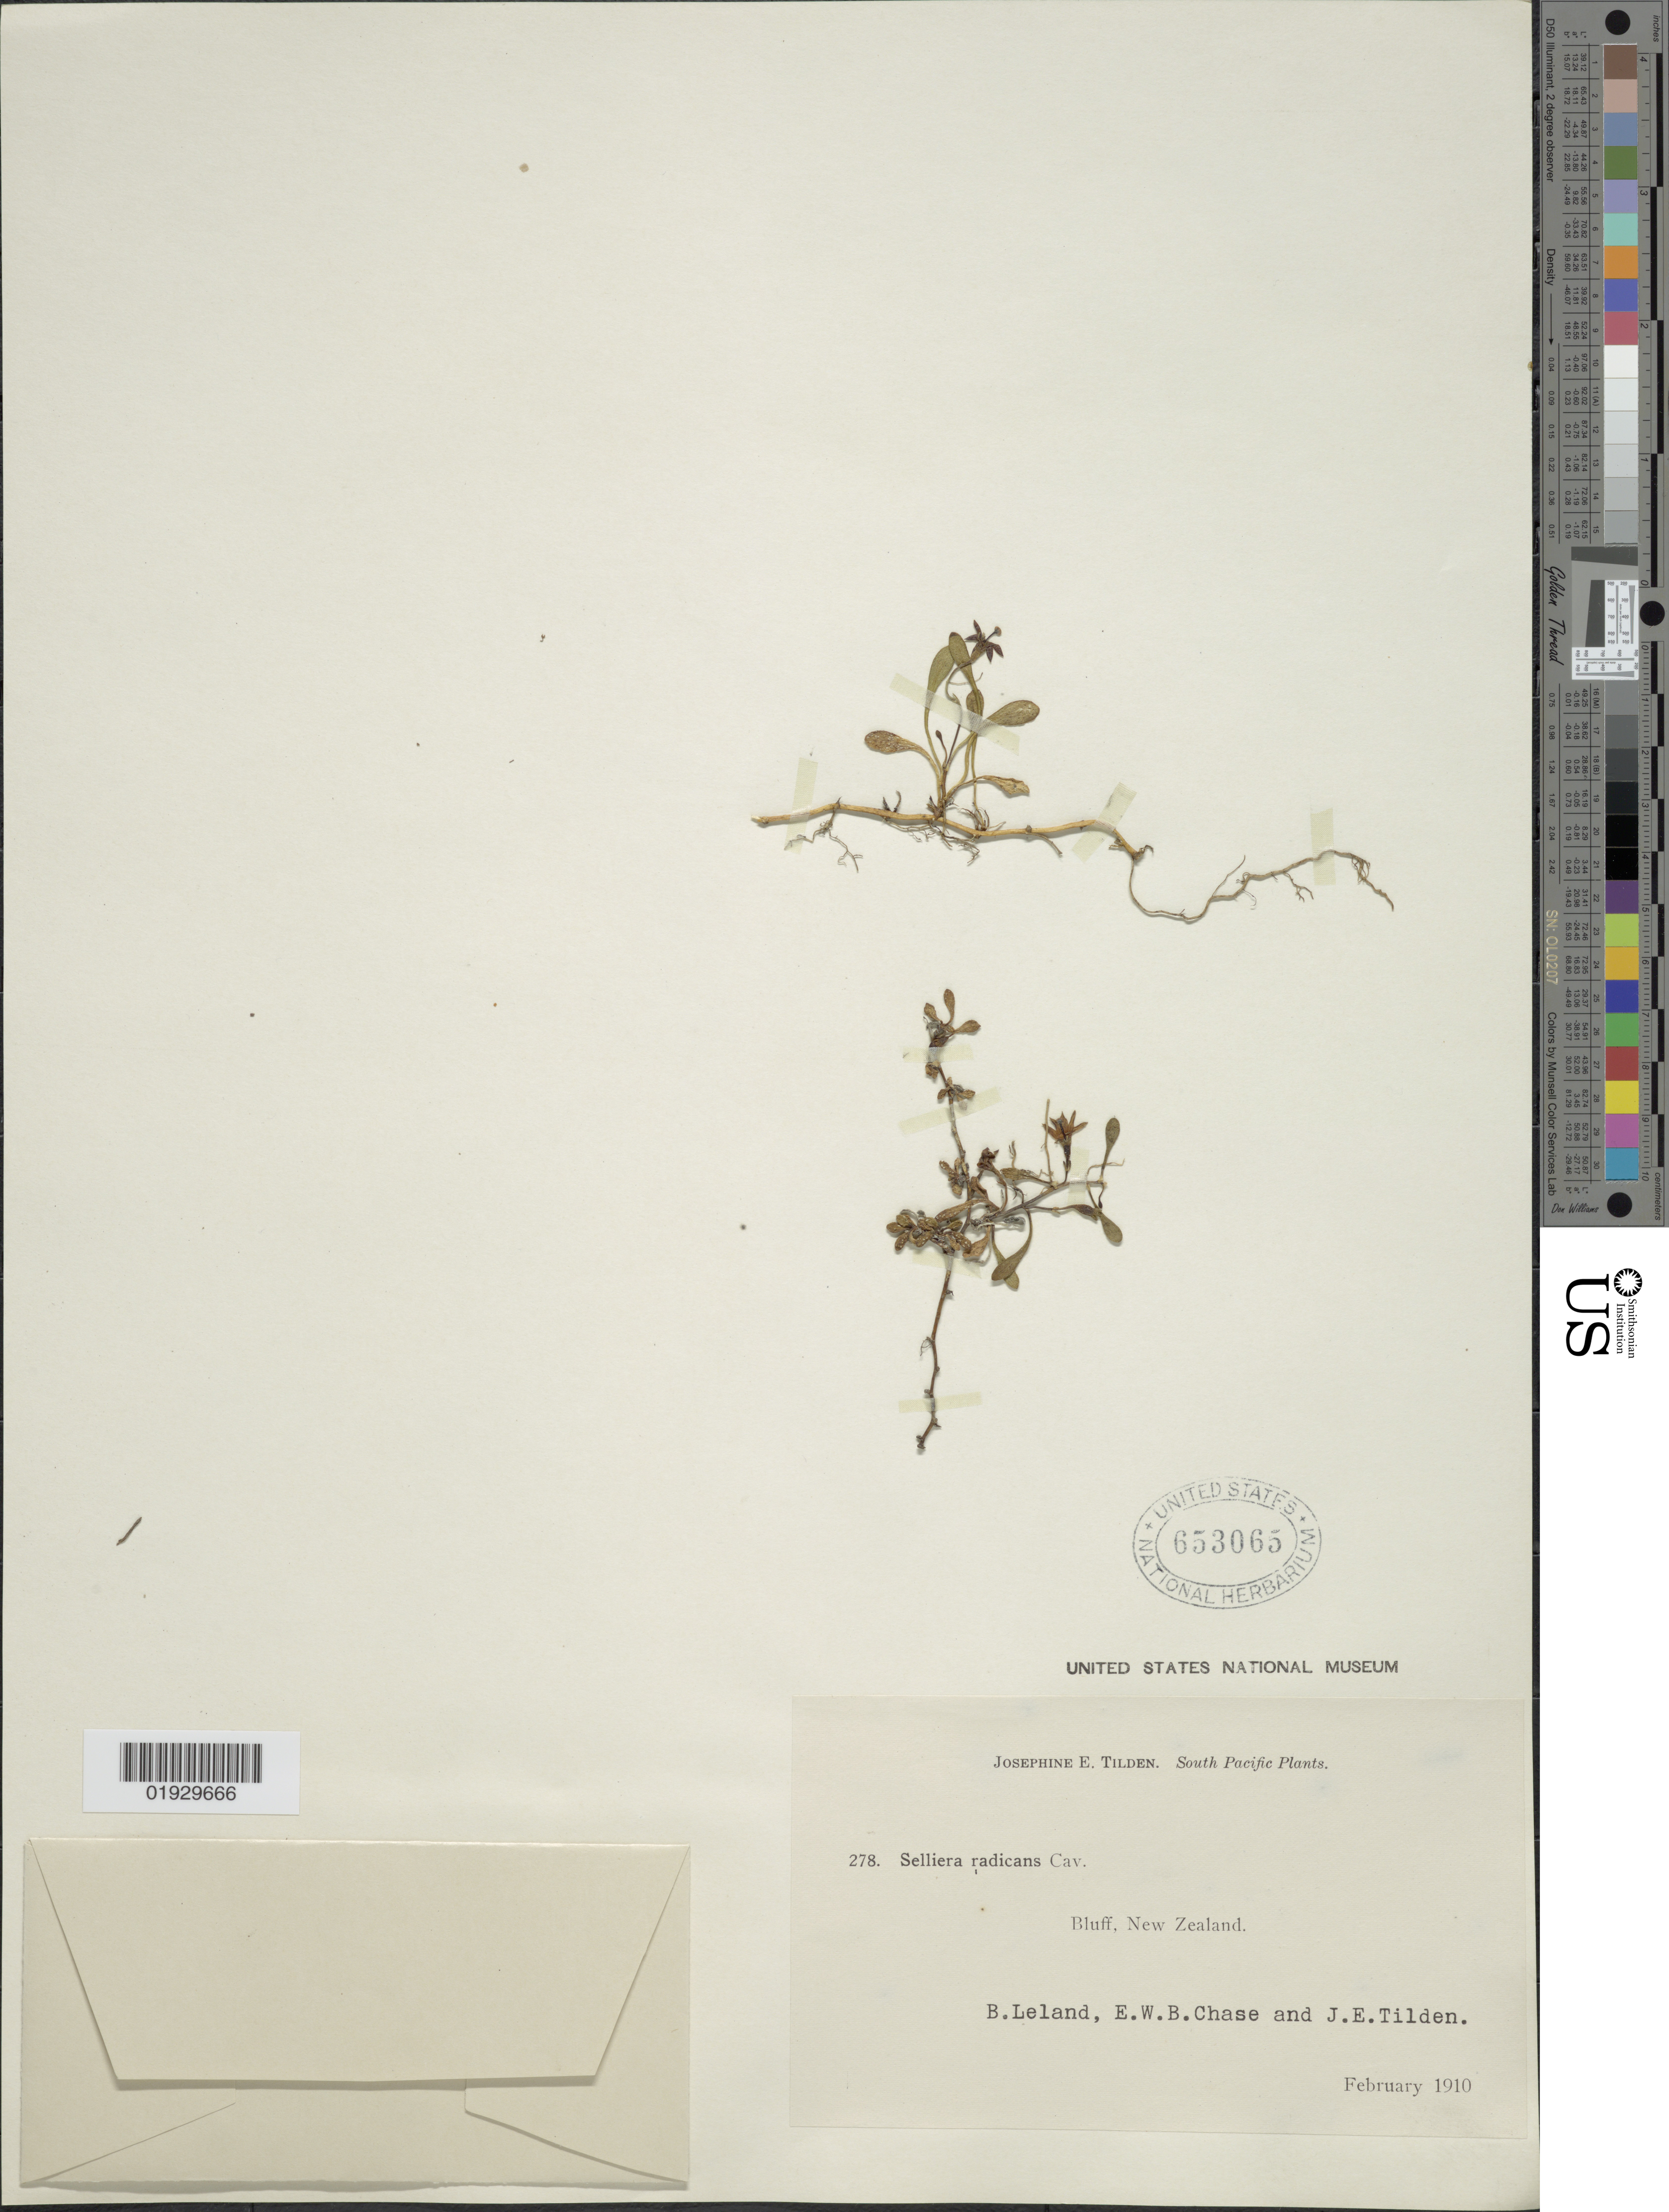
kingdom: Plantae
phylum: Tracheophyta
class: Magnoliopsida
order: Asterales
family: Goodeniaceae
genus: Selliera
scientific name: Selliera radicans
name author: Cav.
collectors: B. Leland, E. W. Chase & J. E. Tilden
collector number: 278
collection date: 1910-02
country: New Zealand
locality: South Pacific. Bluff.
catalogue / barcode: US 653065